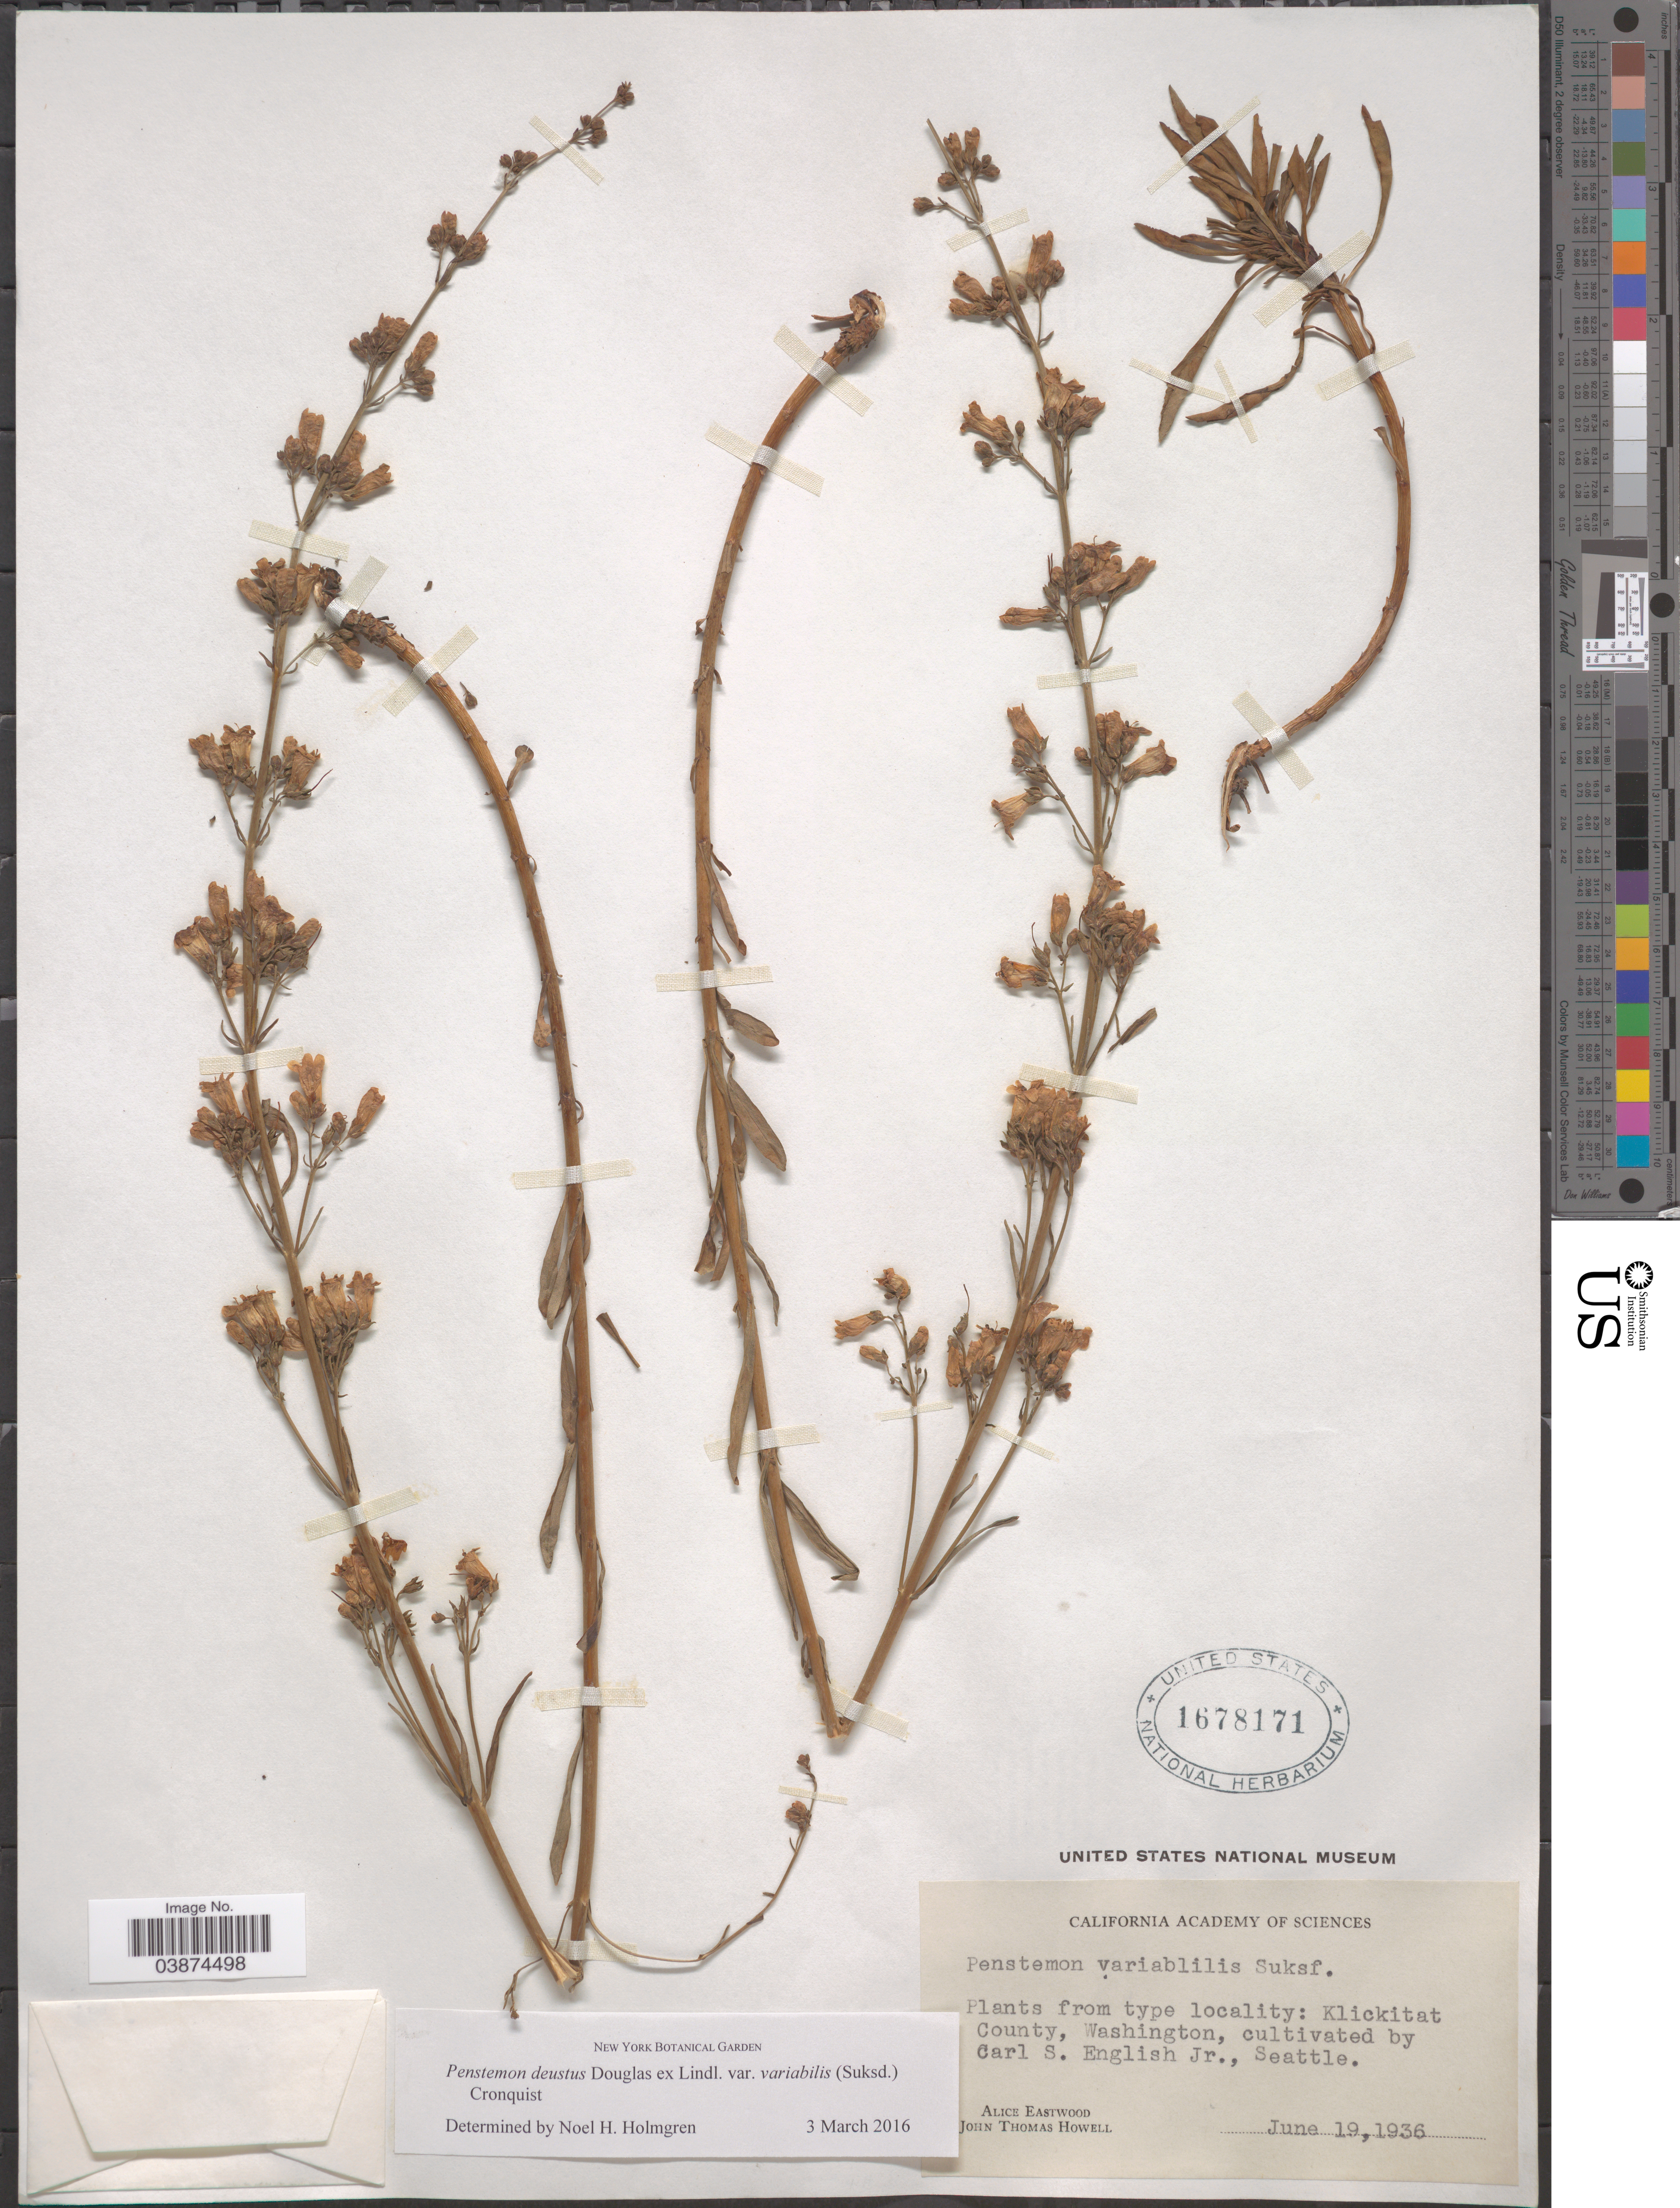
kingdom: Plantae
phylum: Tracheophyta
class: Magnoliopsida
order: Lamiales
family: Plantaginaceae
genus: Penstemon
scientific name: Penstemon deustus var. variabilis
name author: (Suksd.) Cronquist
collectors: A. Eastwood & J. T. Howell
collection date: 1936-06-19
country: United States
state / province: Washington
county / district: Klickitat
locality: Klickitat County.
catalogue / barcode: US 1678171